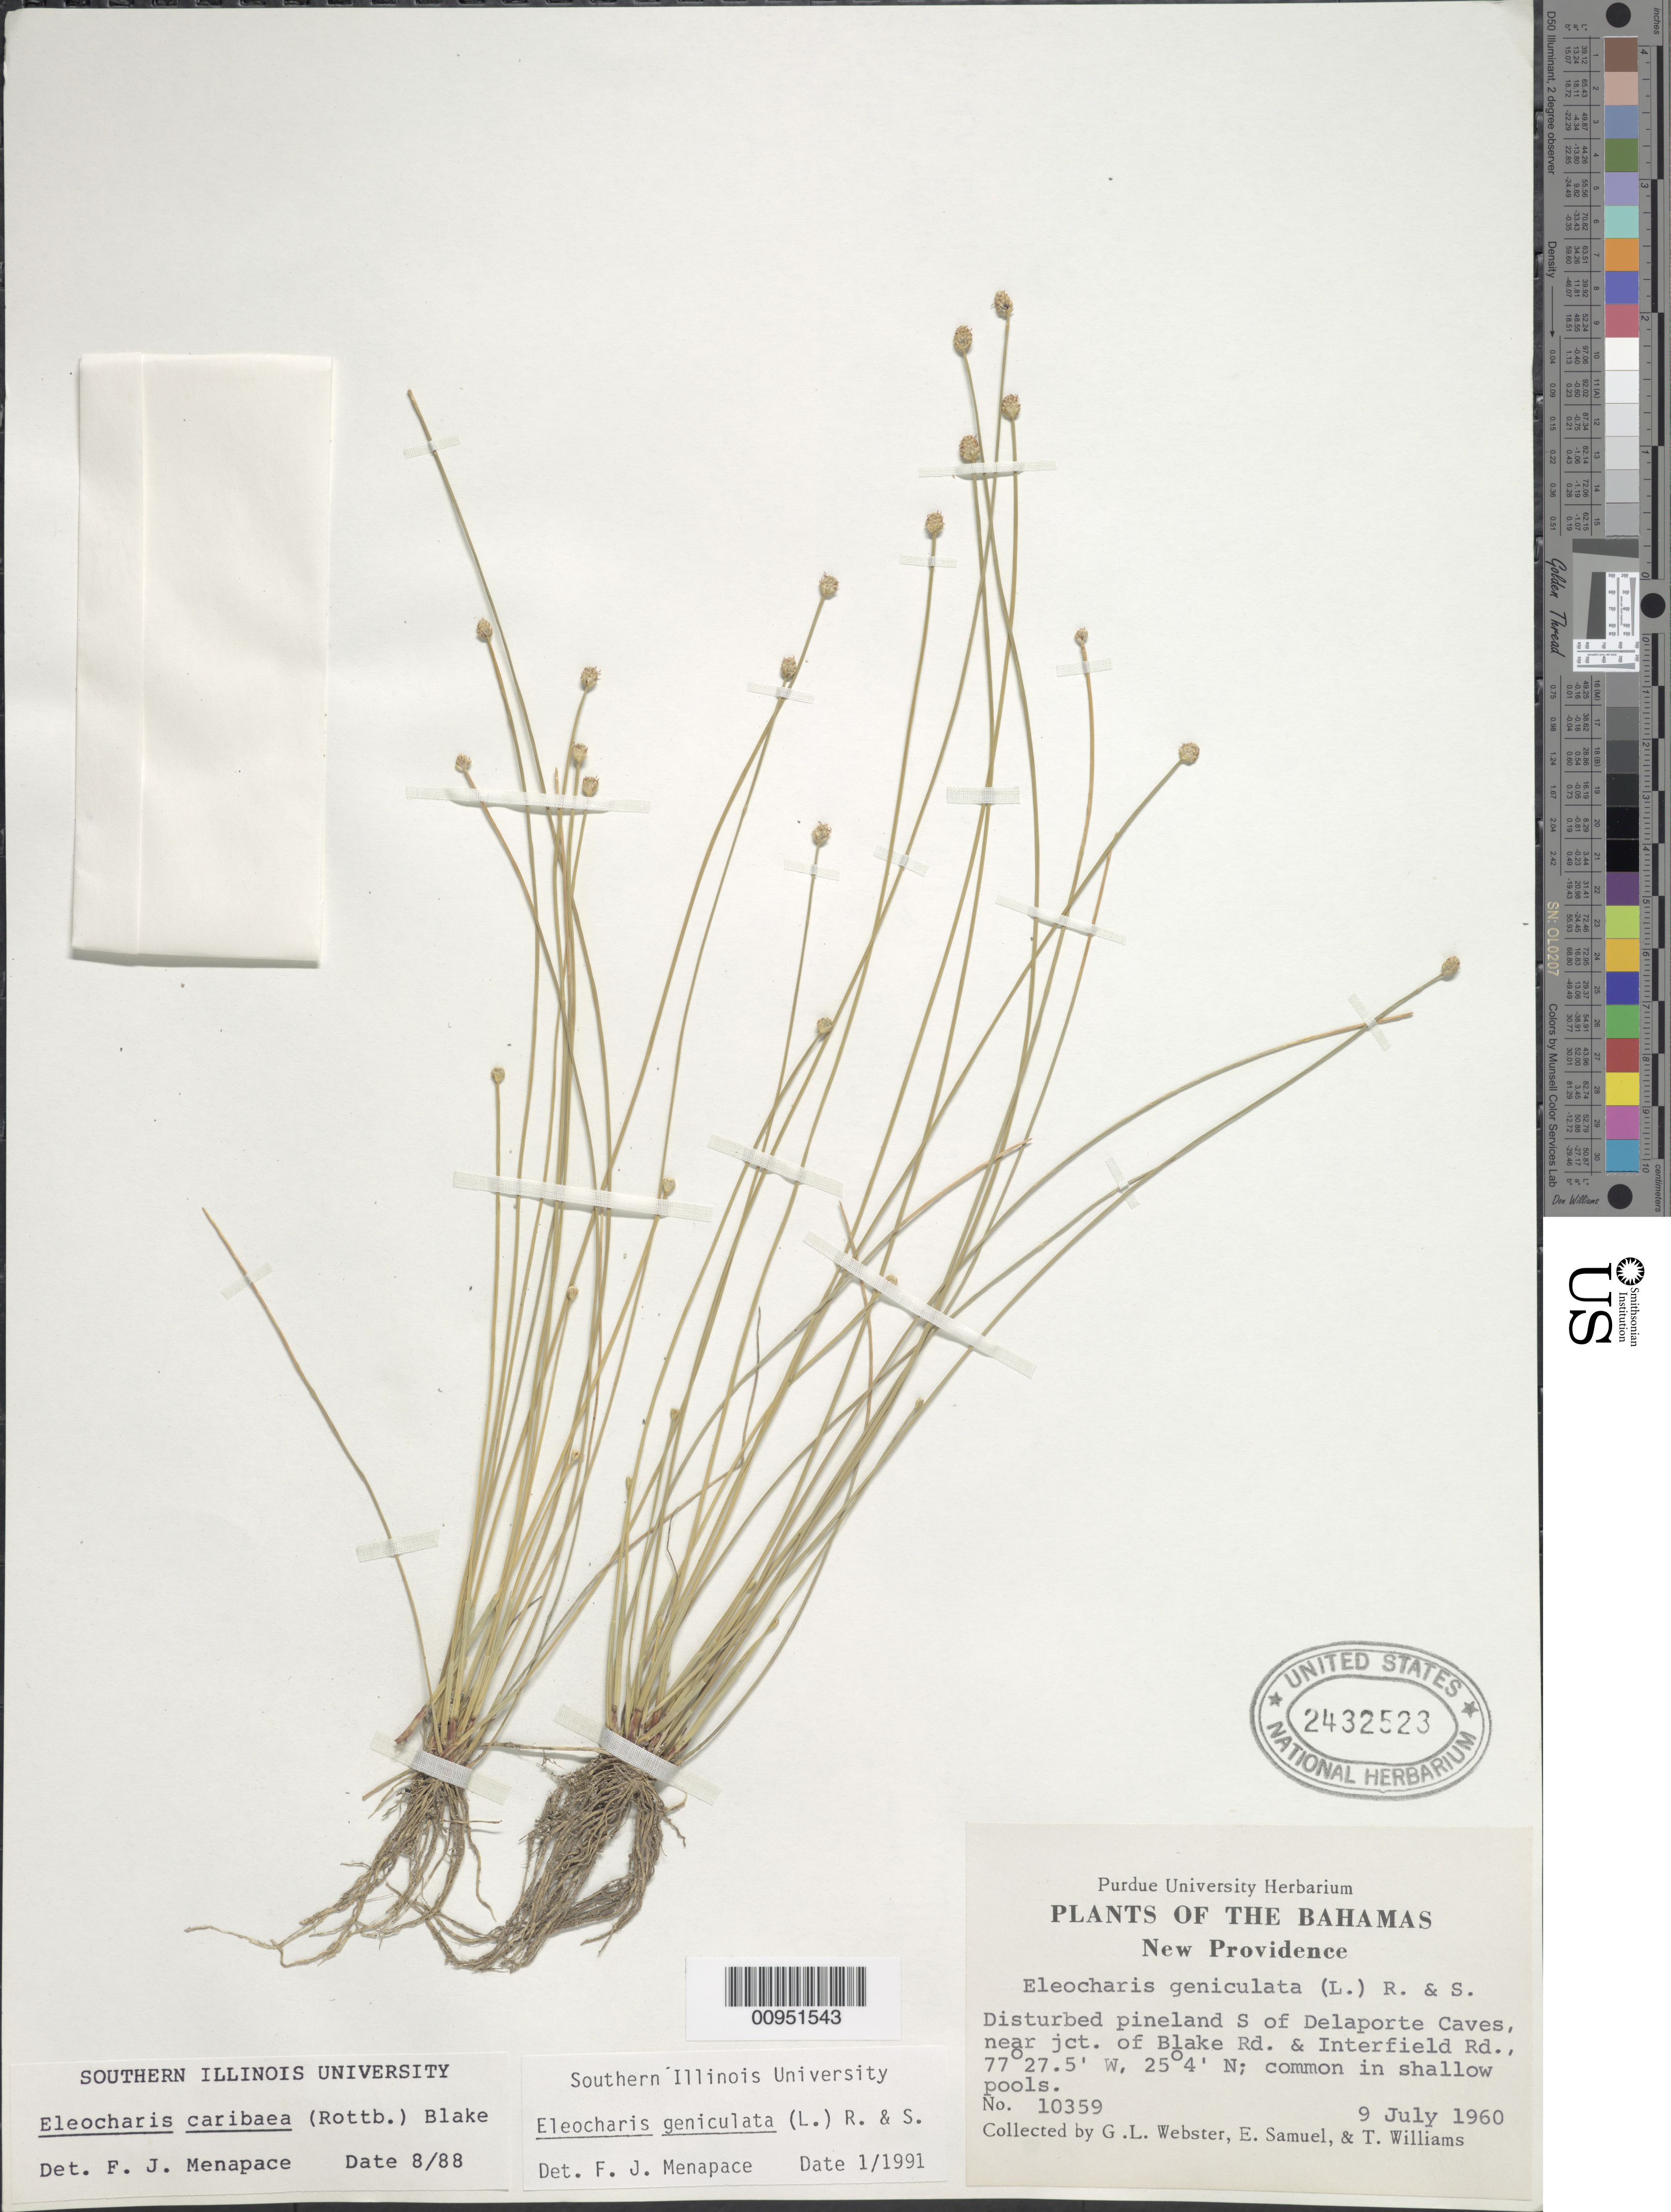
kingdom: Plantae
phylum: Tracheophyta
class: Liliopsida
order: Poales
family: Cyperaceae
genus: Eleocharis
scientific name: Eleocharis geniculata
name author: (L.) Roem. & Schult.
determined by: Menapace, F. J.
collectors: G. L. Webster, E. Samuel & T. Williams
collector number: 10359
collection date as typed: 09 Jul 1960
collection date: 1960-07-09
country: Bahamas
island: New Providence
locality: S of Delaporte Caves, near junction of Blake Road and Interfield Road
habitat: Shallow pools in disturbed pineland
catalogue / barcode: US 2432523